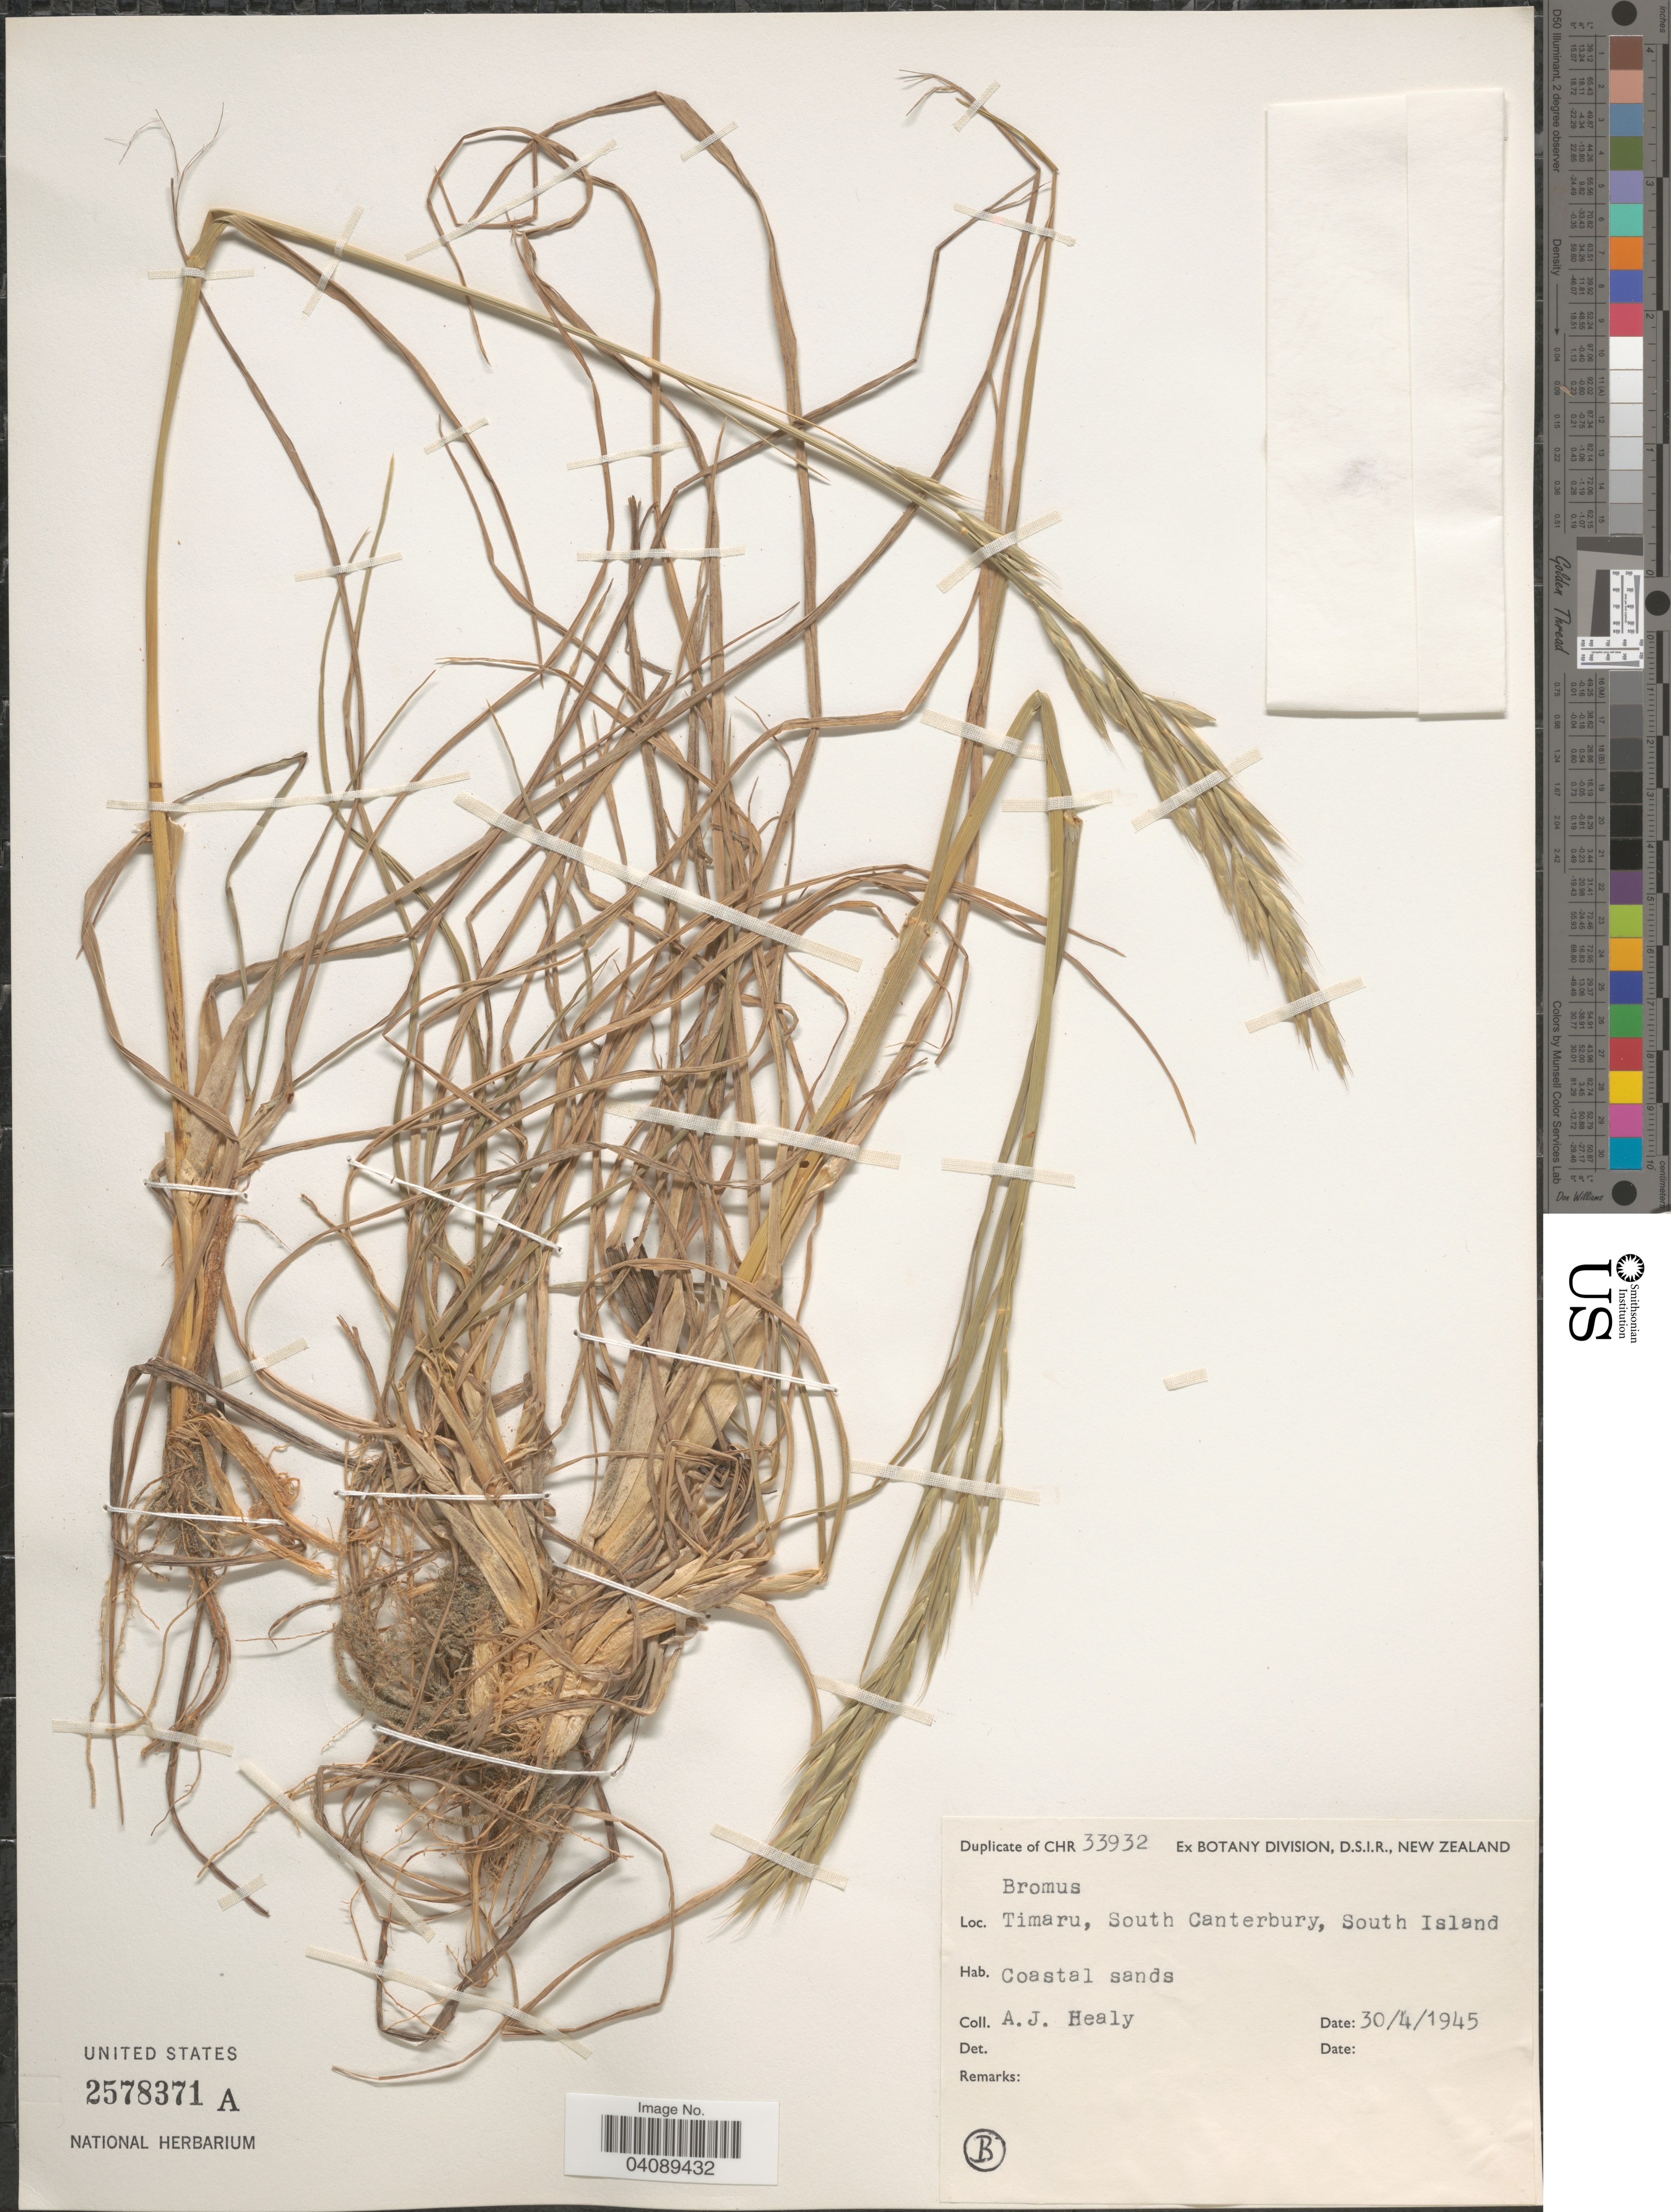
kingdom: Plantae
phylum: Tracheophyta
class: Liliopsida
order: Poales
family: Poaceae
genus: Bromus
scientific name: Bromus sp.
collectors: A. Healy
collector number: CHR33932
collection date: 1945-04-30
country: New Zealand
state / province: Canterbury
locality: Timaru, South Canterbury, South Island. Coastal sands.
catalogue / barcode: US 2578371A